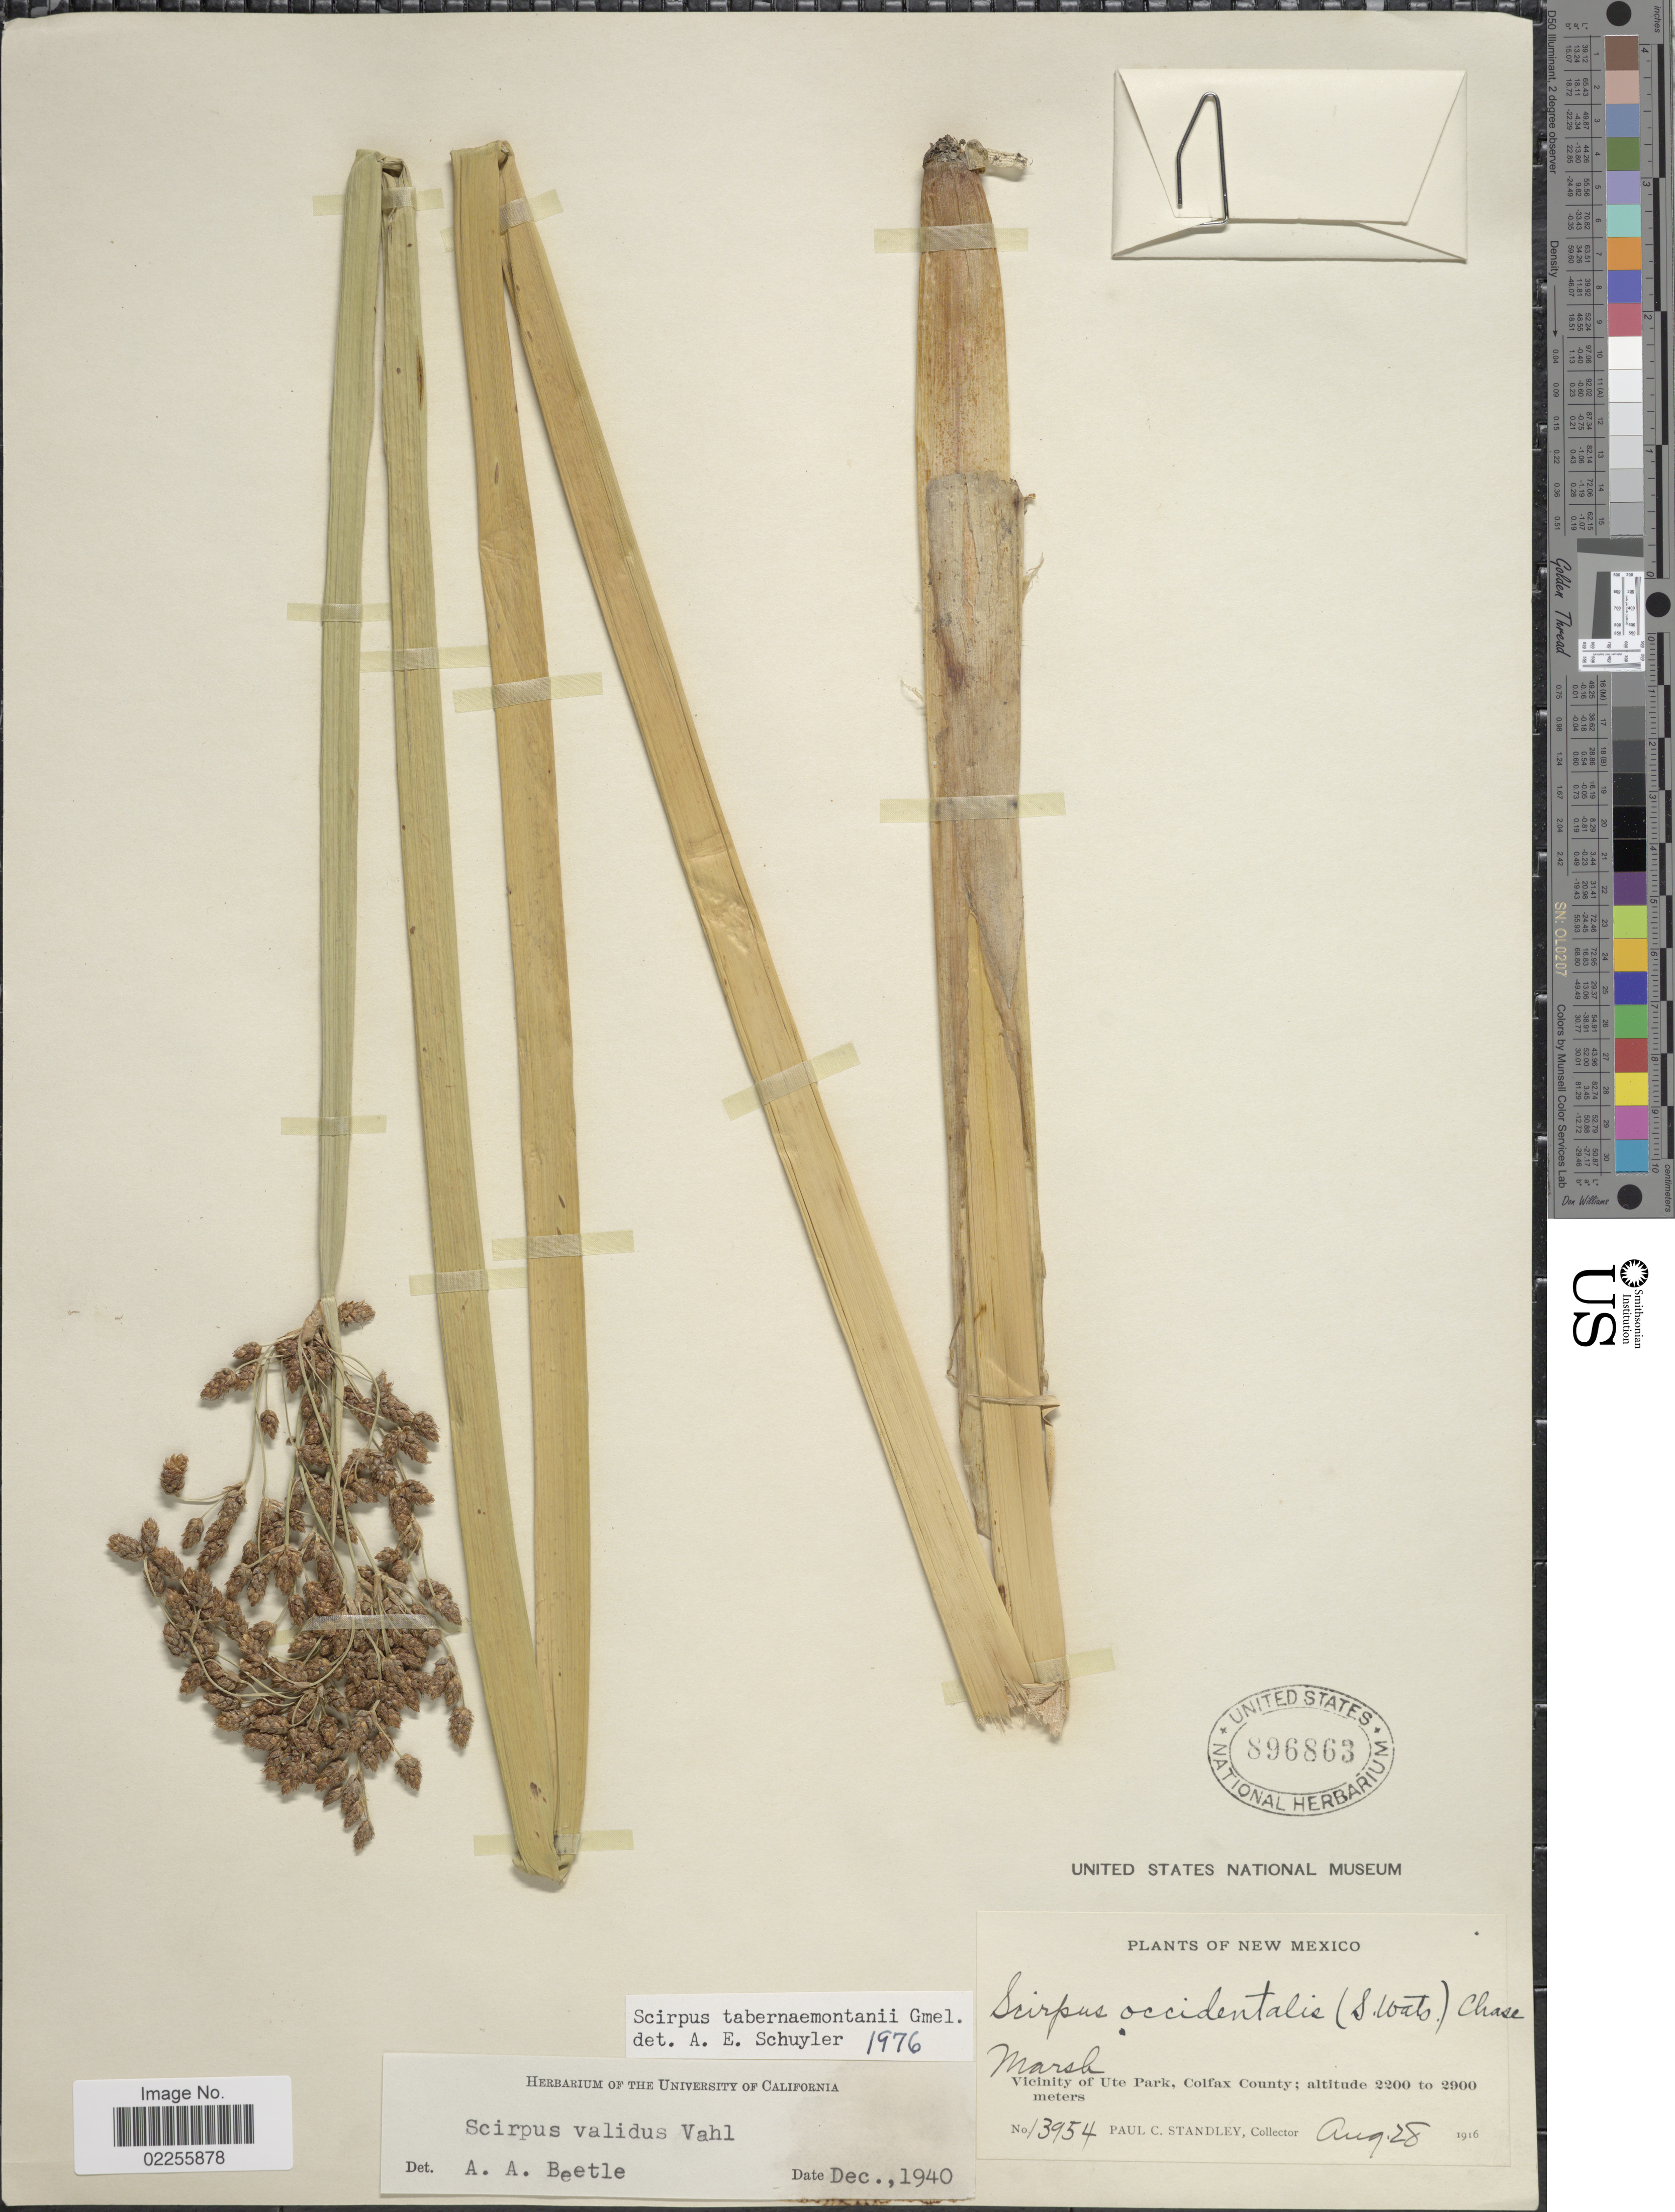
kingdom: Plantae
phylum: Tracheophyta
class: Liliopsida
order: Poales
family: Cyperaceae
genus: Schoenoplectus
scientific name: Schoenoplectus tabernaemontani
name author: (C.C. Gmel.) Palla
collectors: P. C. Standley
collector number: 13954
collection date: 1916-08-28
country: United States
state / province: New Mexico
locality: Marsh, Vicinity of Ute Park, Colfax County.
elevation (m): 2200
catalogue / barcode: US 896863